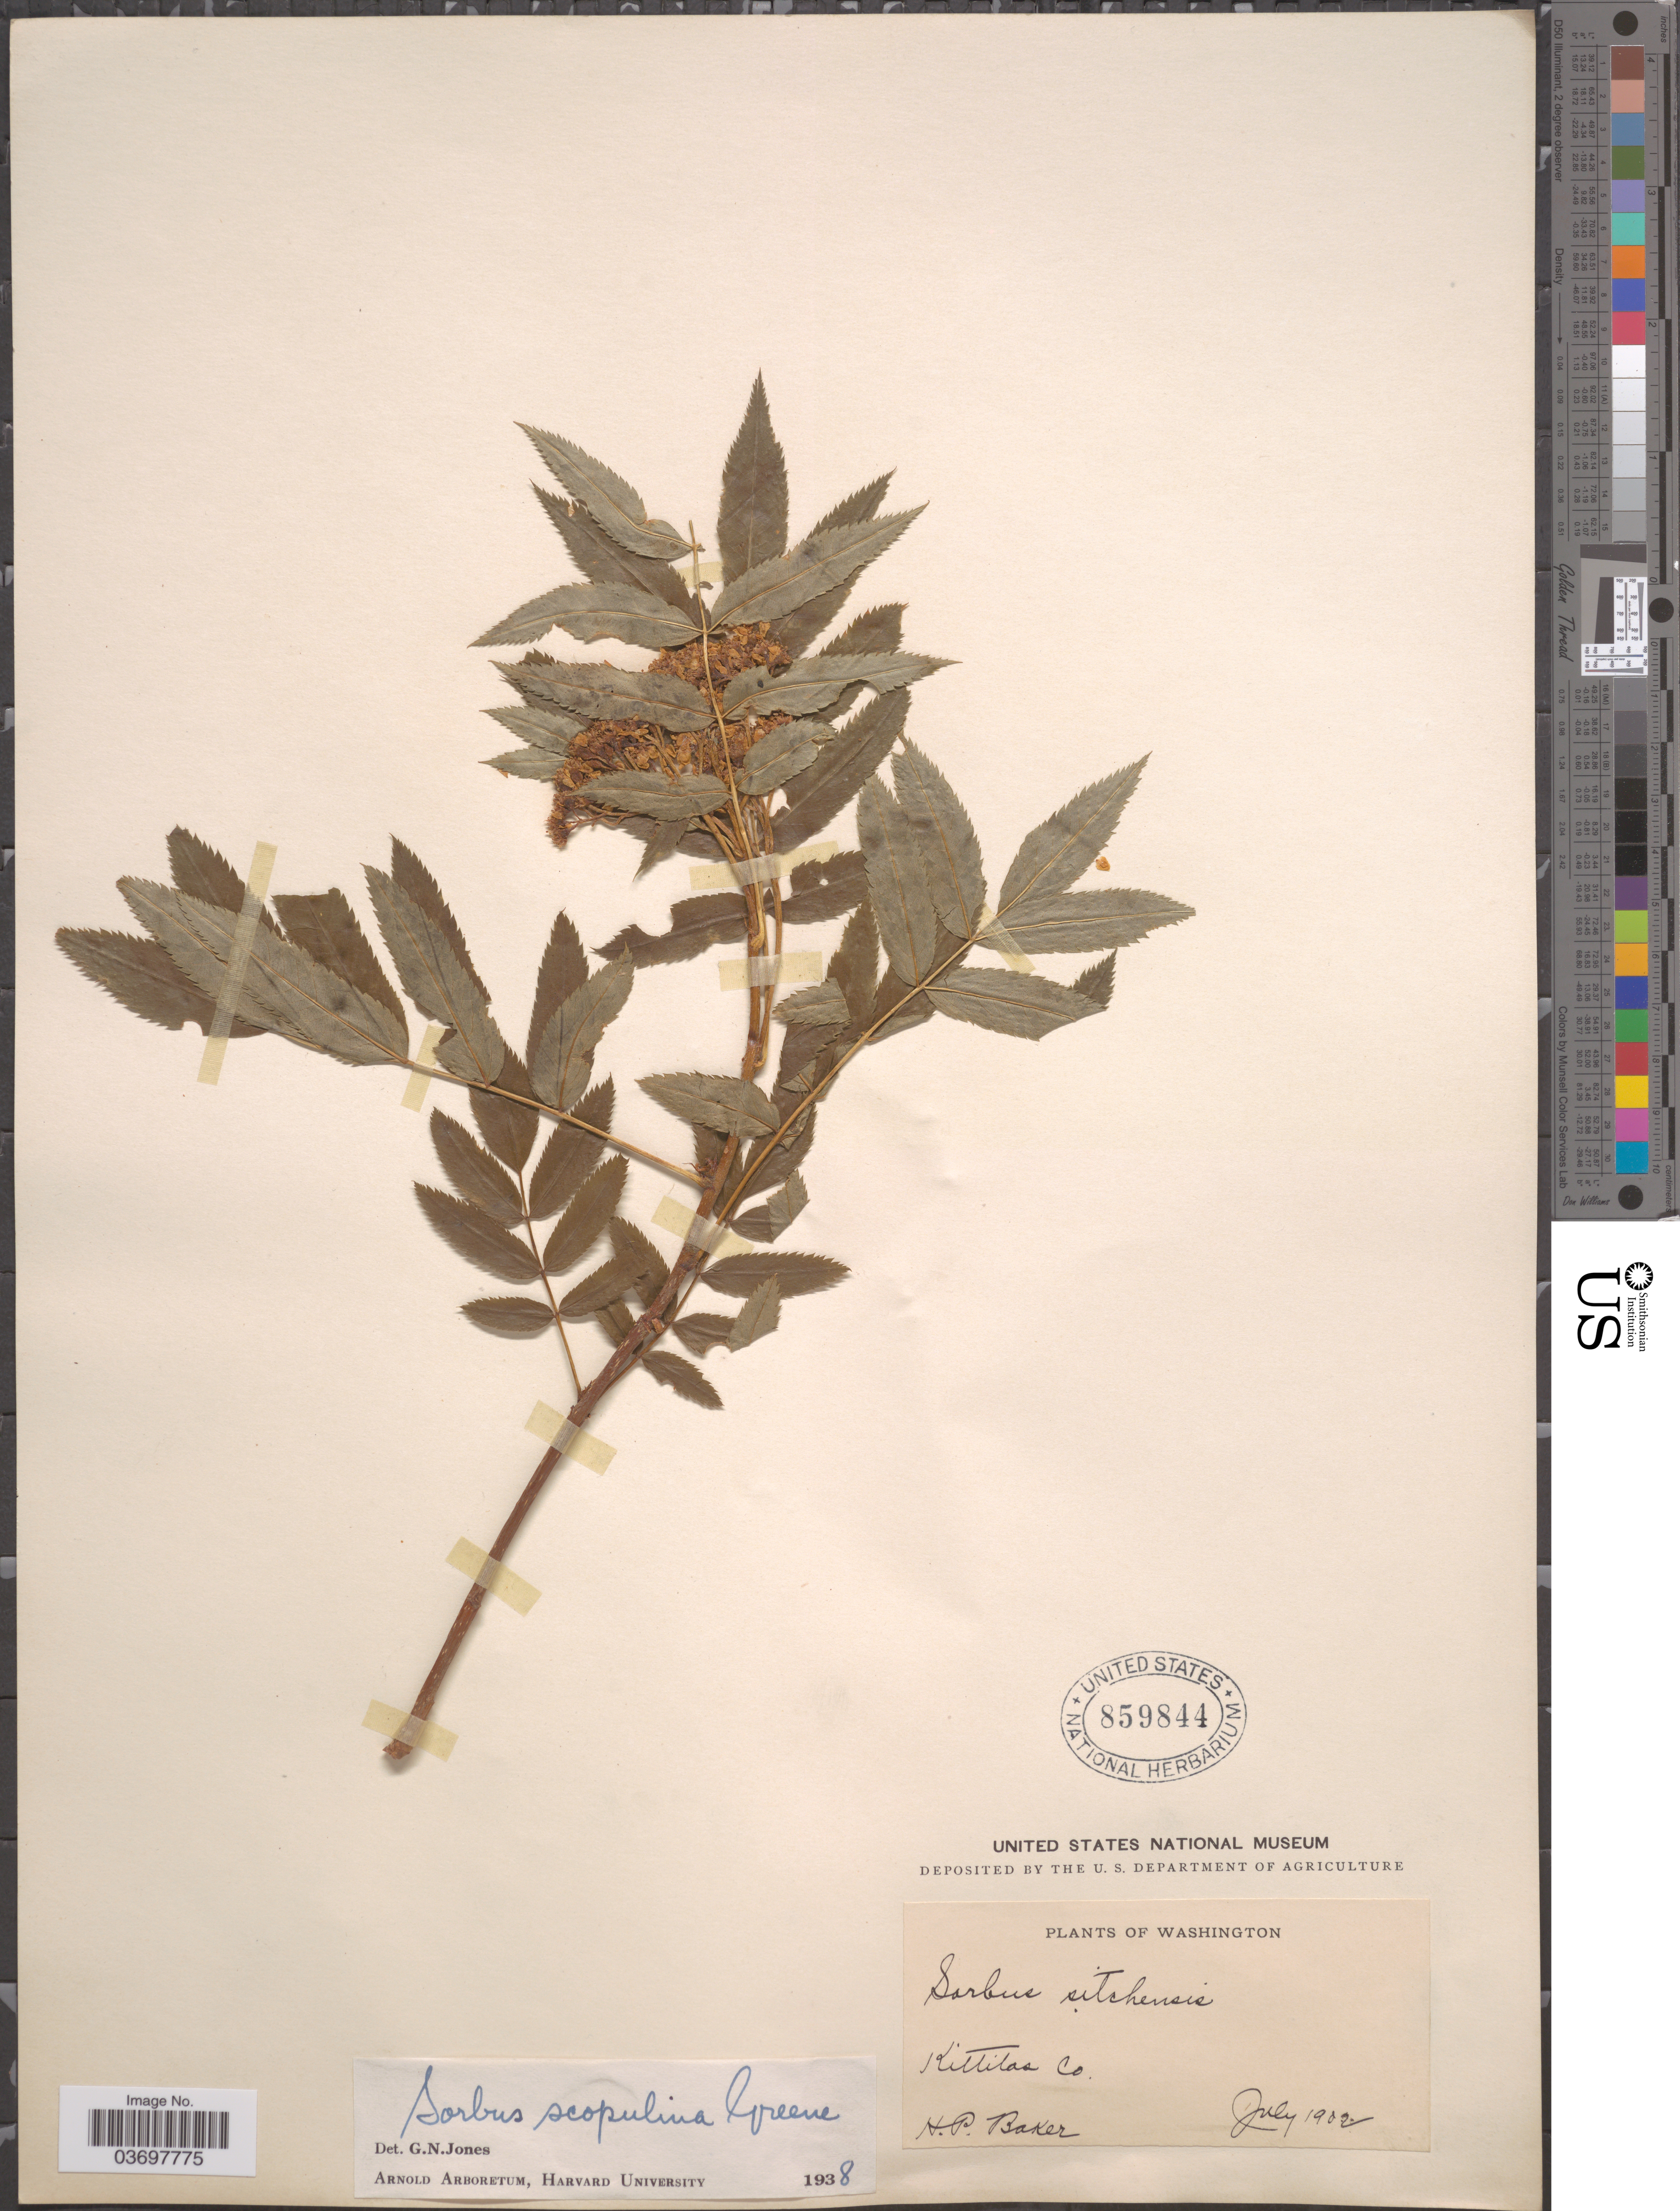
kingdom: Plantae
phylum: Tracheophyta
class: Magnoliopsida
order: Rosales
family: Rosaceae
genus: Sorbus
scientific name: Sorbus scopulina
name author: Greene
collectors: H. P. Baker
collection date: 1902-07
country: United States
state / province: Washington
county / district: Kittitas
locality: Kittitas Co.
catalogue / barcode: US 859844